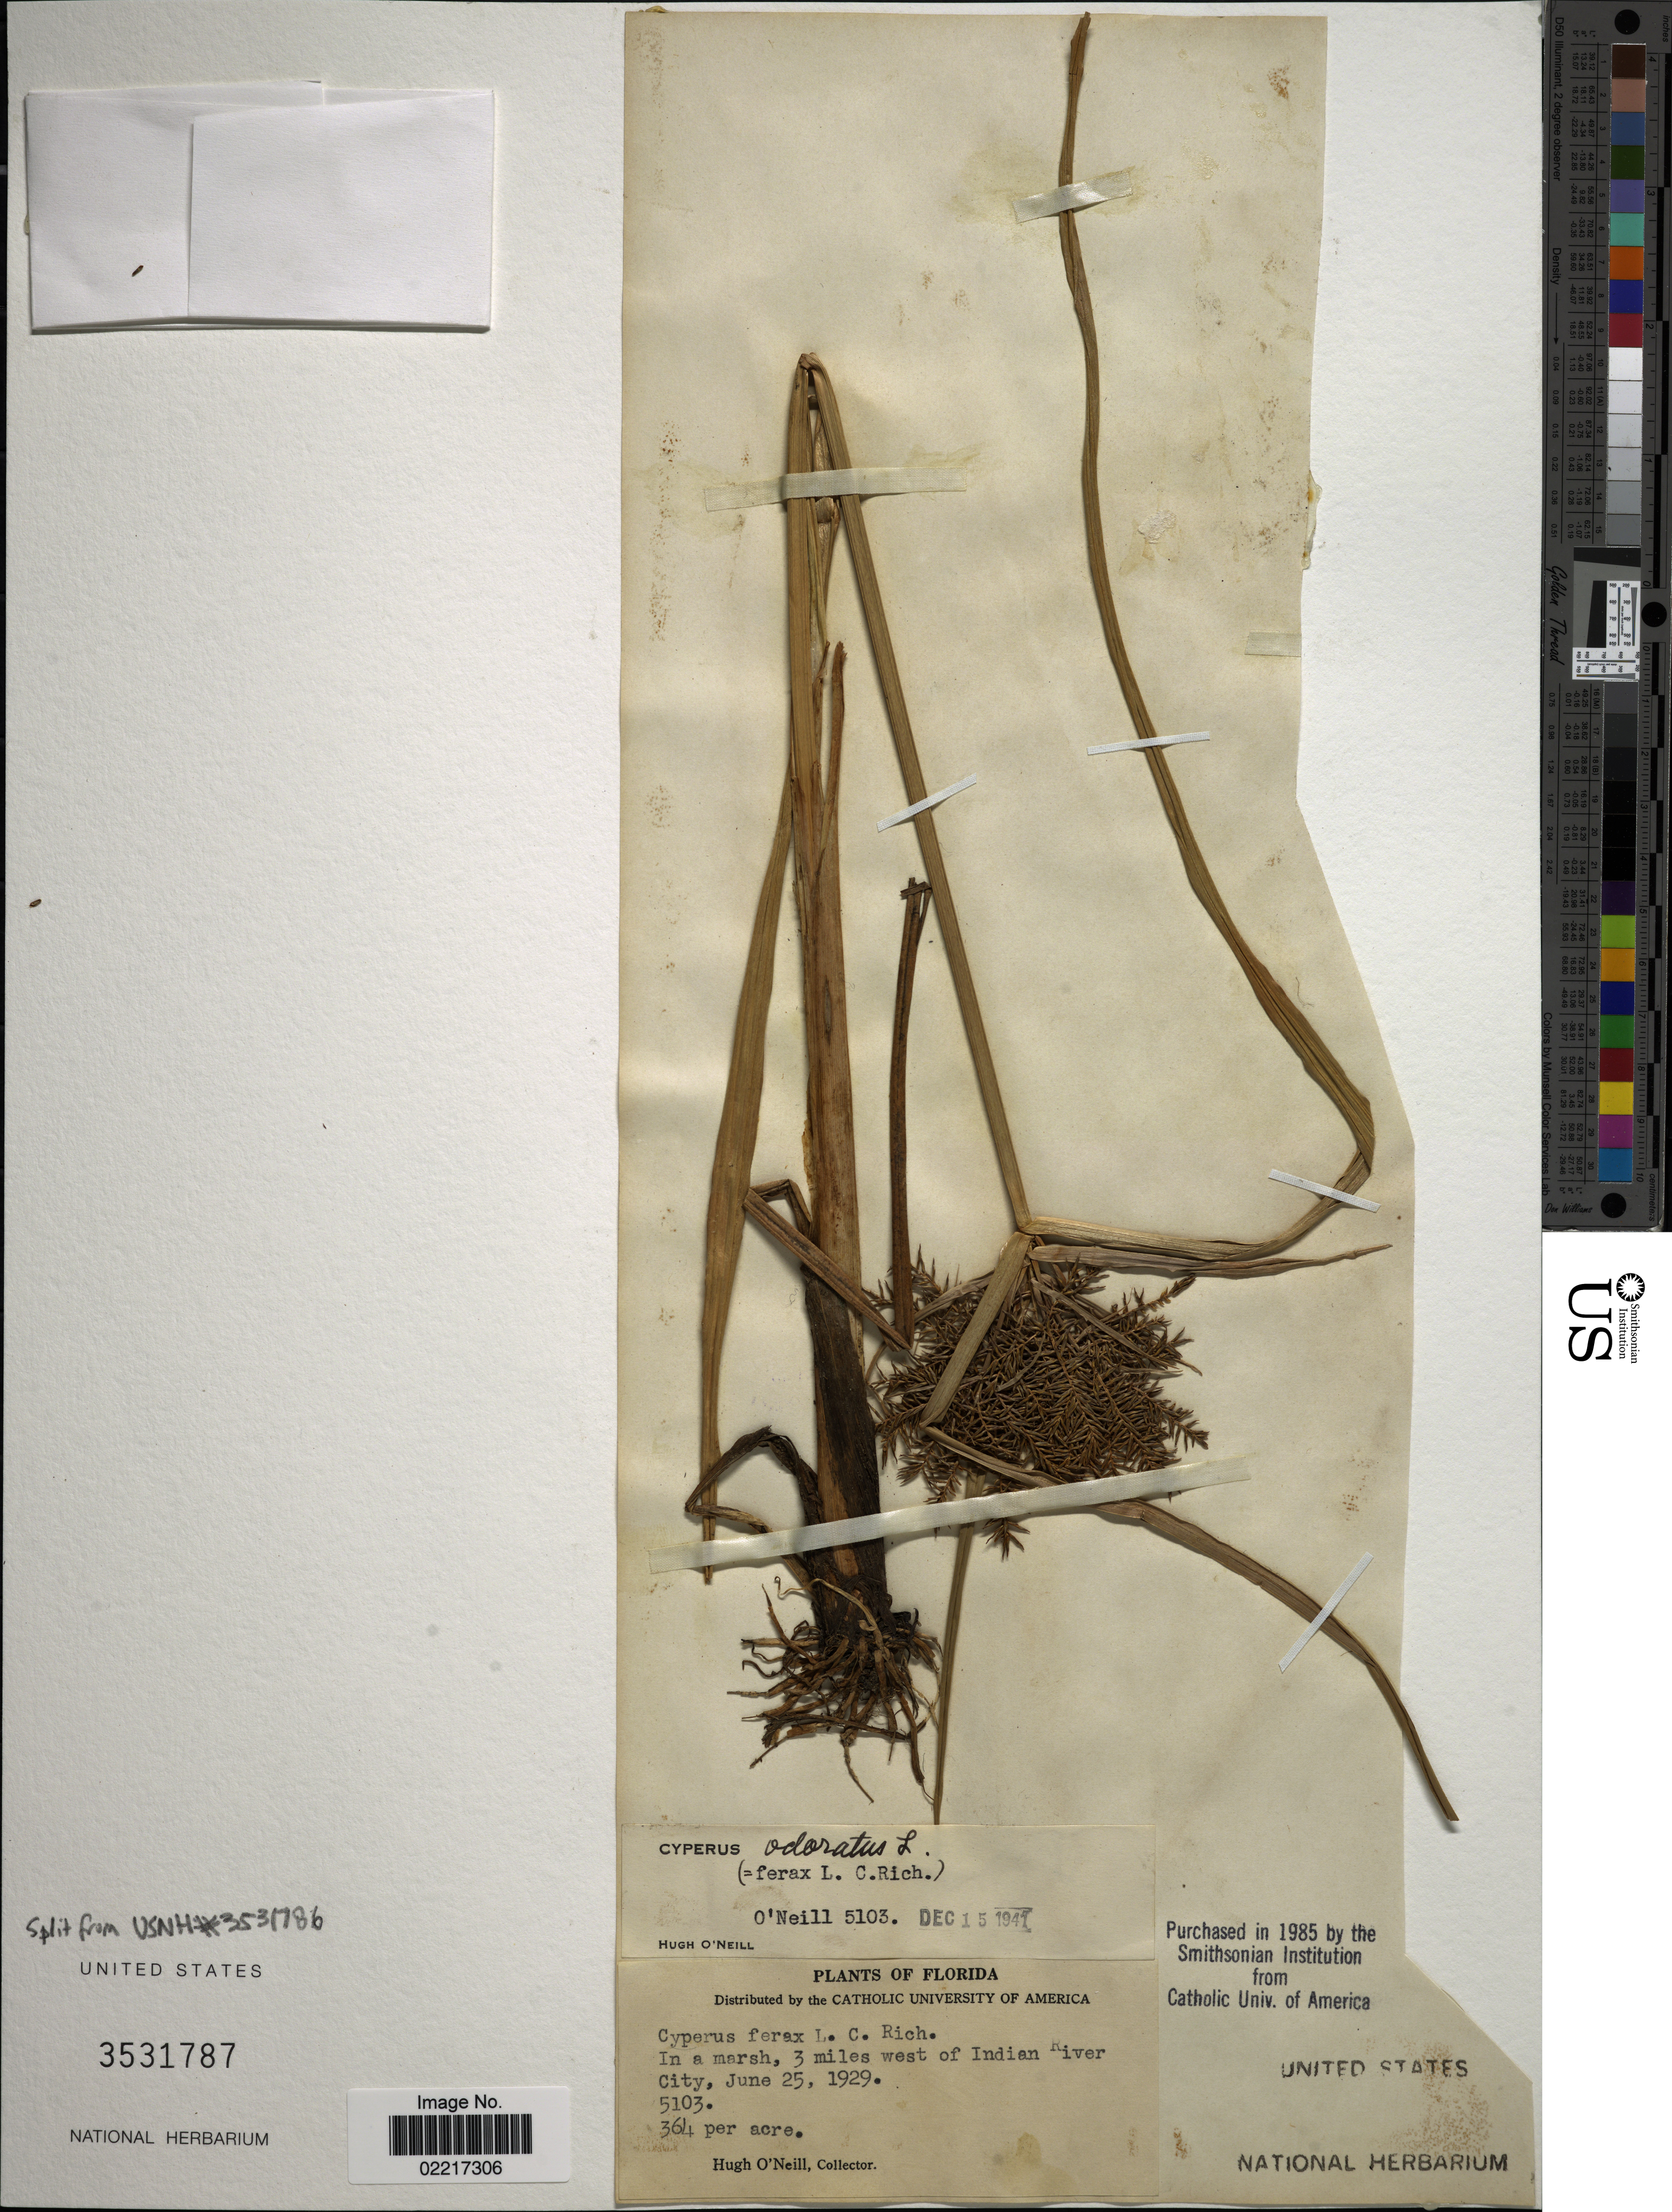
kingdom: Plantae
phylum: Tracheophyta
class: Liliopsida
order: Poales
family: Cyperaceae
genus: Cyperus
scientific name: Cyperus odoratus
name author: L.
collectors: H. O'Neill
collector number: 5103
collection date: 1929-06-25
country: United States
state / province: Florida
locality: In a marsh, 3 miles west of Indian River City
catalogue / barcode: US 3531787